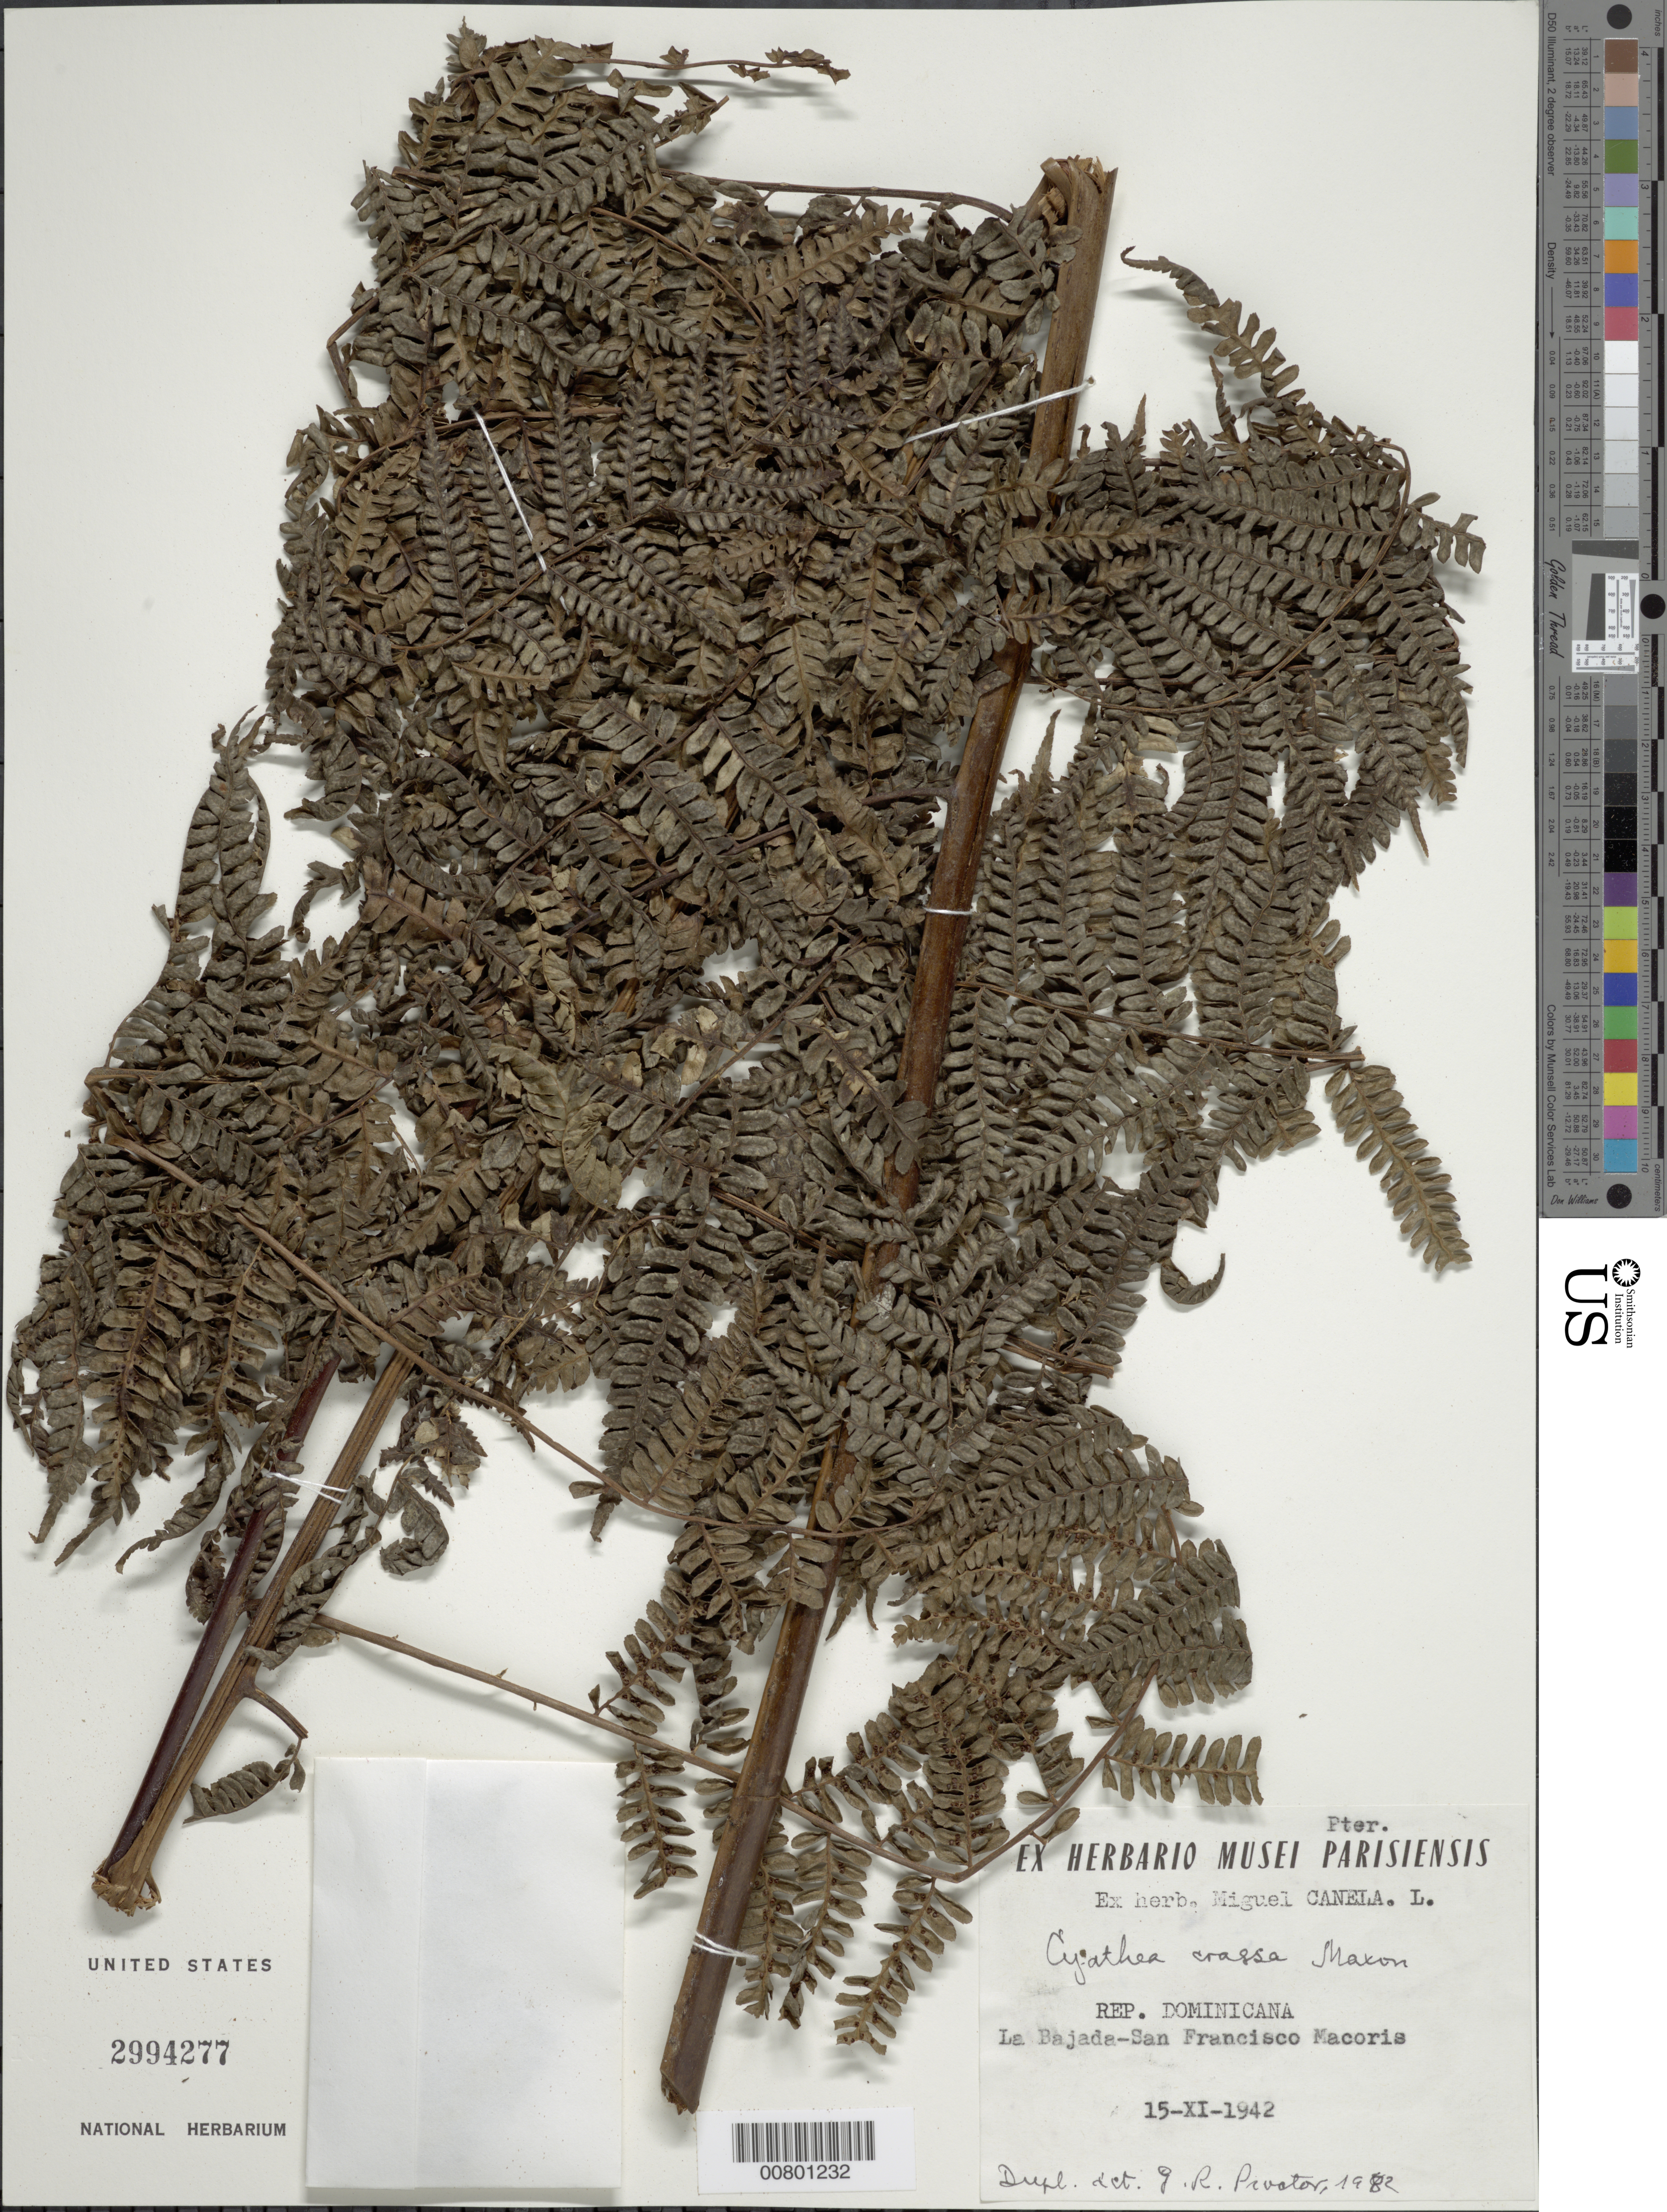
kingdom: Plantae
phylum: Tracheophyta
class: Polypodiopsida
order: Cyatheales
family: Cyatheaceae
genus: Alsophila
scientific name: Alsophila jimeneziana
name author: D.S. Conant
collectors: M. Canela Lazaro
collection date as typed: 15 Nov 1942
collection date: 1942-11-15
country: Dominican Republic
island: Hispaniola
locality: La Bajada-San Francisco Macoris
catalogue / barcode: US 2994277